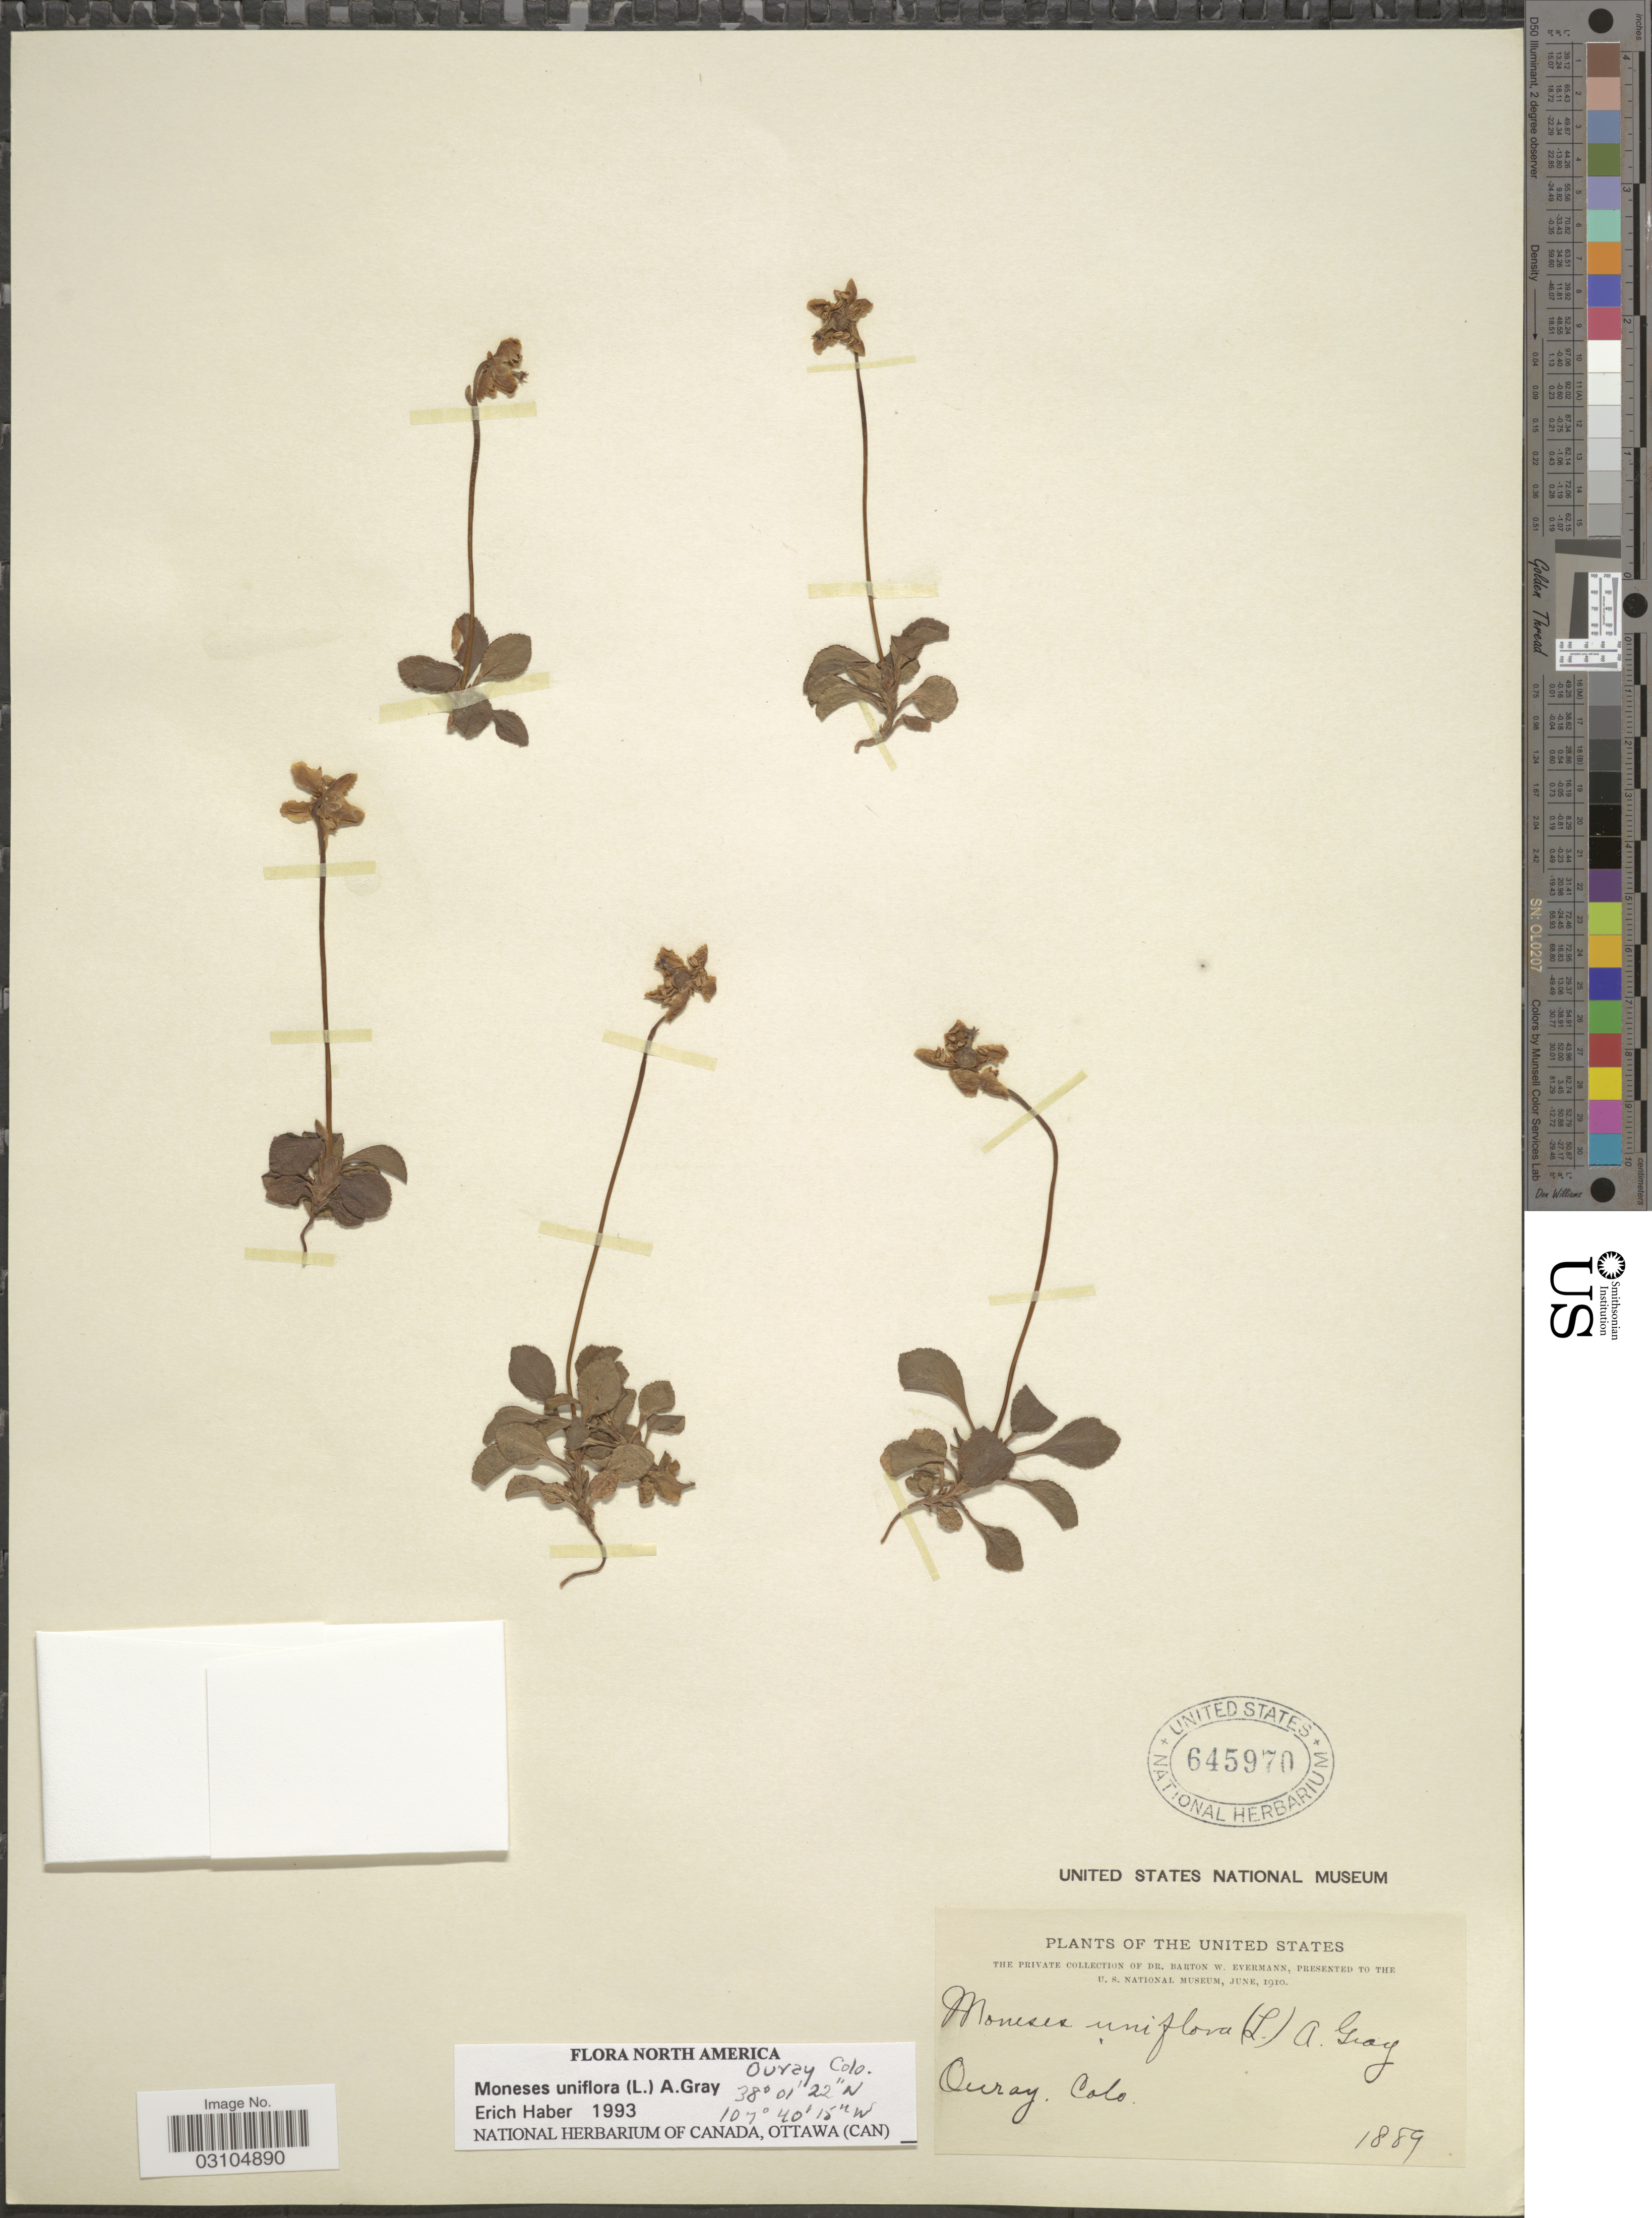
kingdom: Plantae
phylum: Tracheophyta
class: Magnoliopsida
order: Ericales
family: Ericaceae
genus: Moneses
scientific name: Moneses uniflora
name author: (L.) A. Gray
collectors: B. W. Evermann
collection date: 1889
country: United States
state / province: Colorado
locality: Ouray.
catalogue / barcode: US 645970